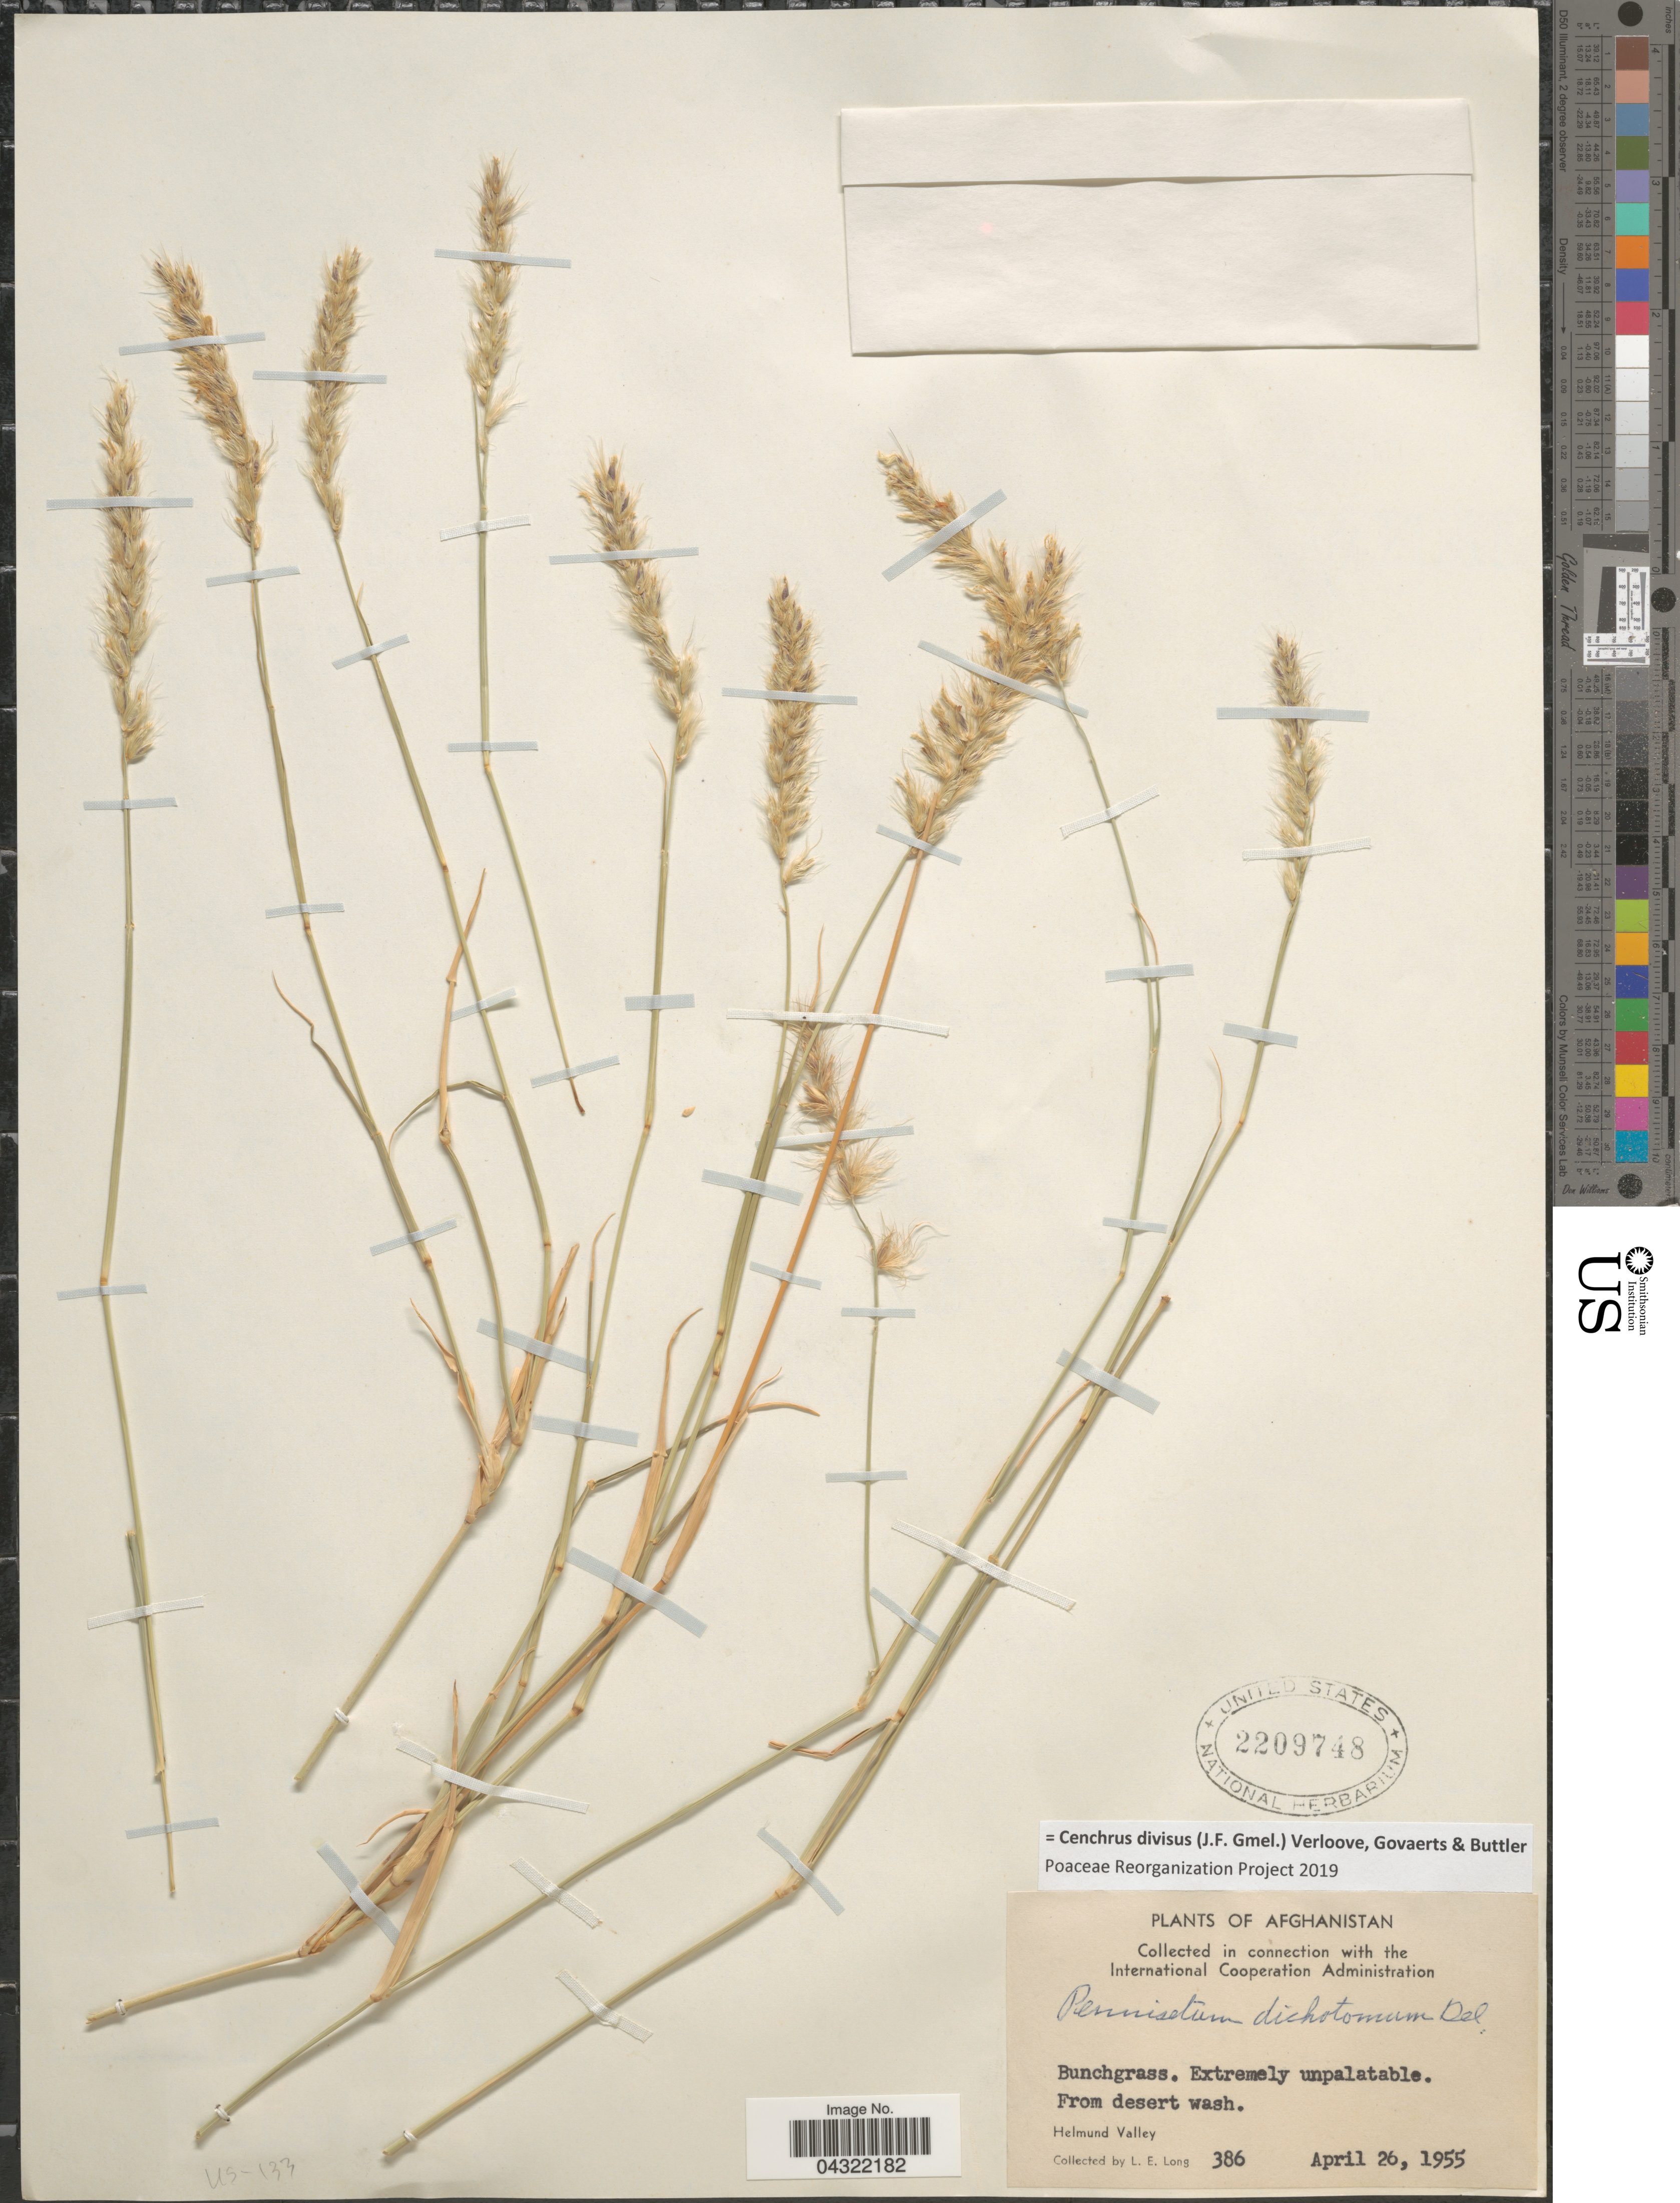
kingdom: Plantae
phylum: Tracheophyta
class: Liliopsida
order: Poales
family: Poaceae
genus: Cenchrus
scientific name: Cenchrus divisus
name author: (J.F. Gmel.) Verloove et al.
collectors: L. E. Long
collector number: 386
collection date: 1955-04-26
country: Afghanistan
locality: From desert wash. Helmund Valley.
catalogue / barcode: US 2209748